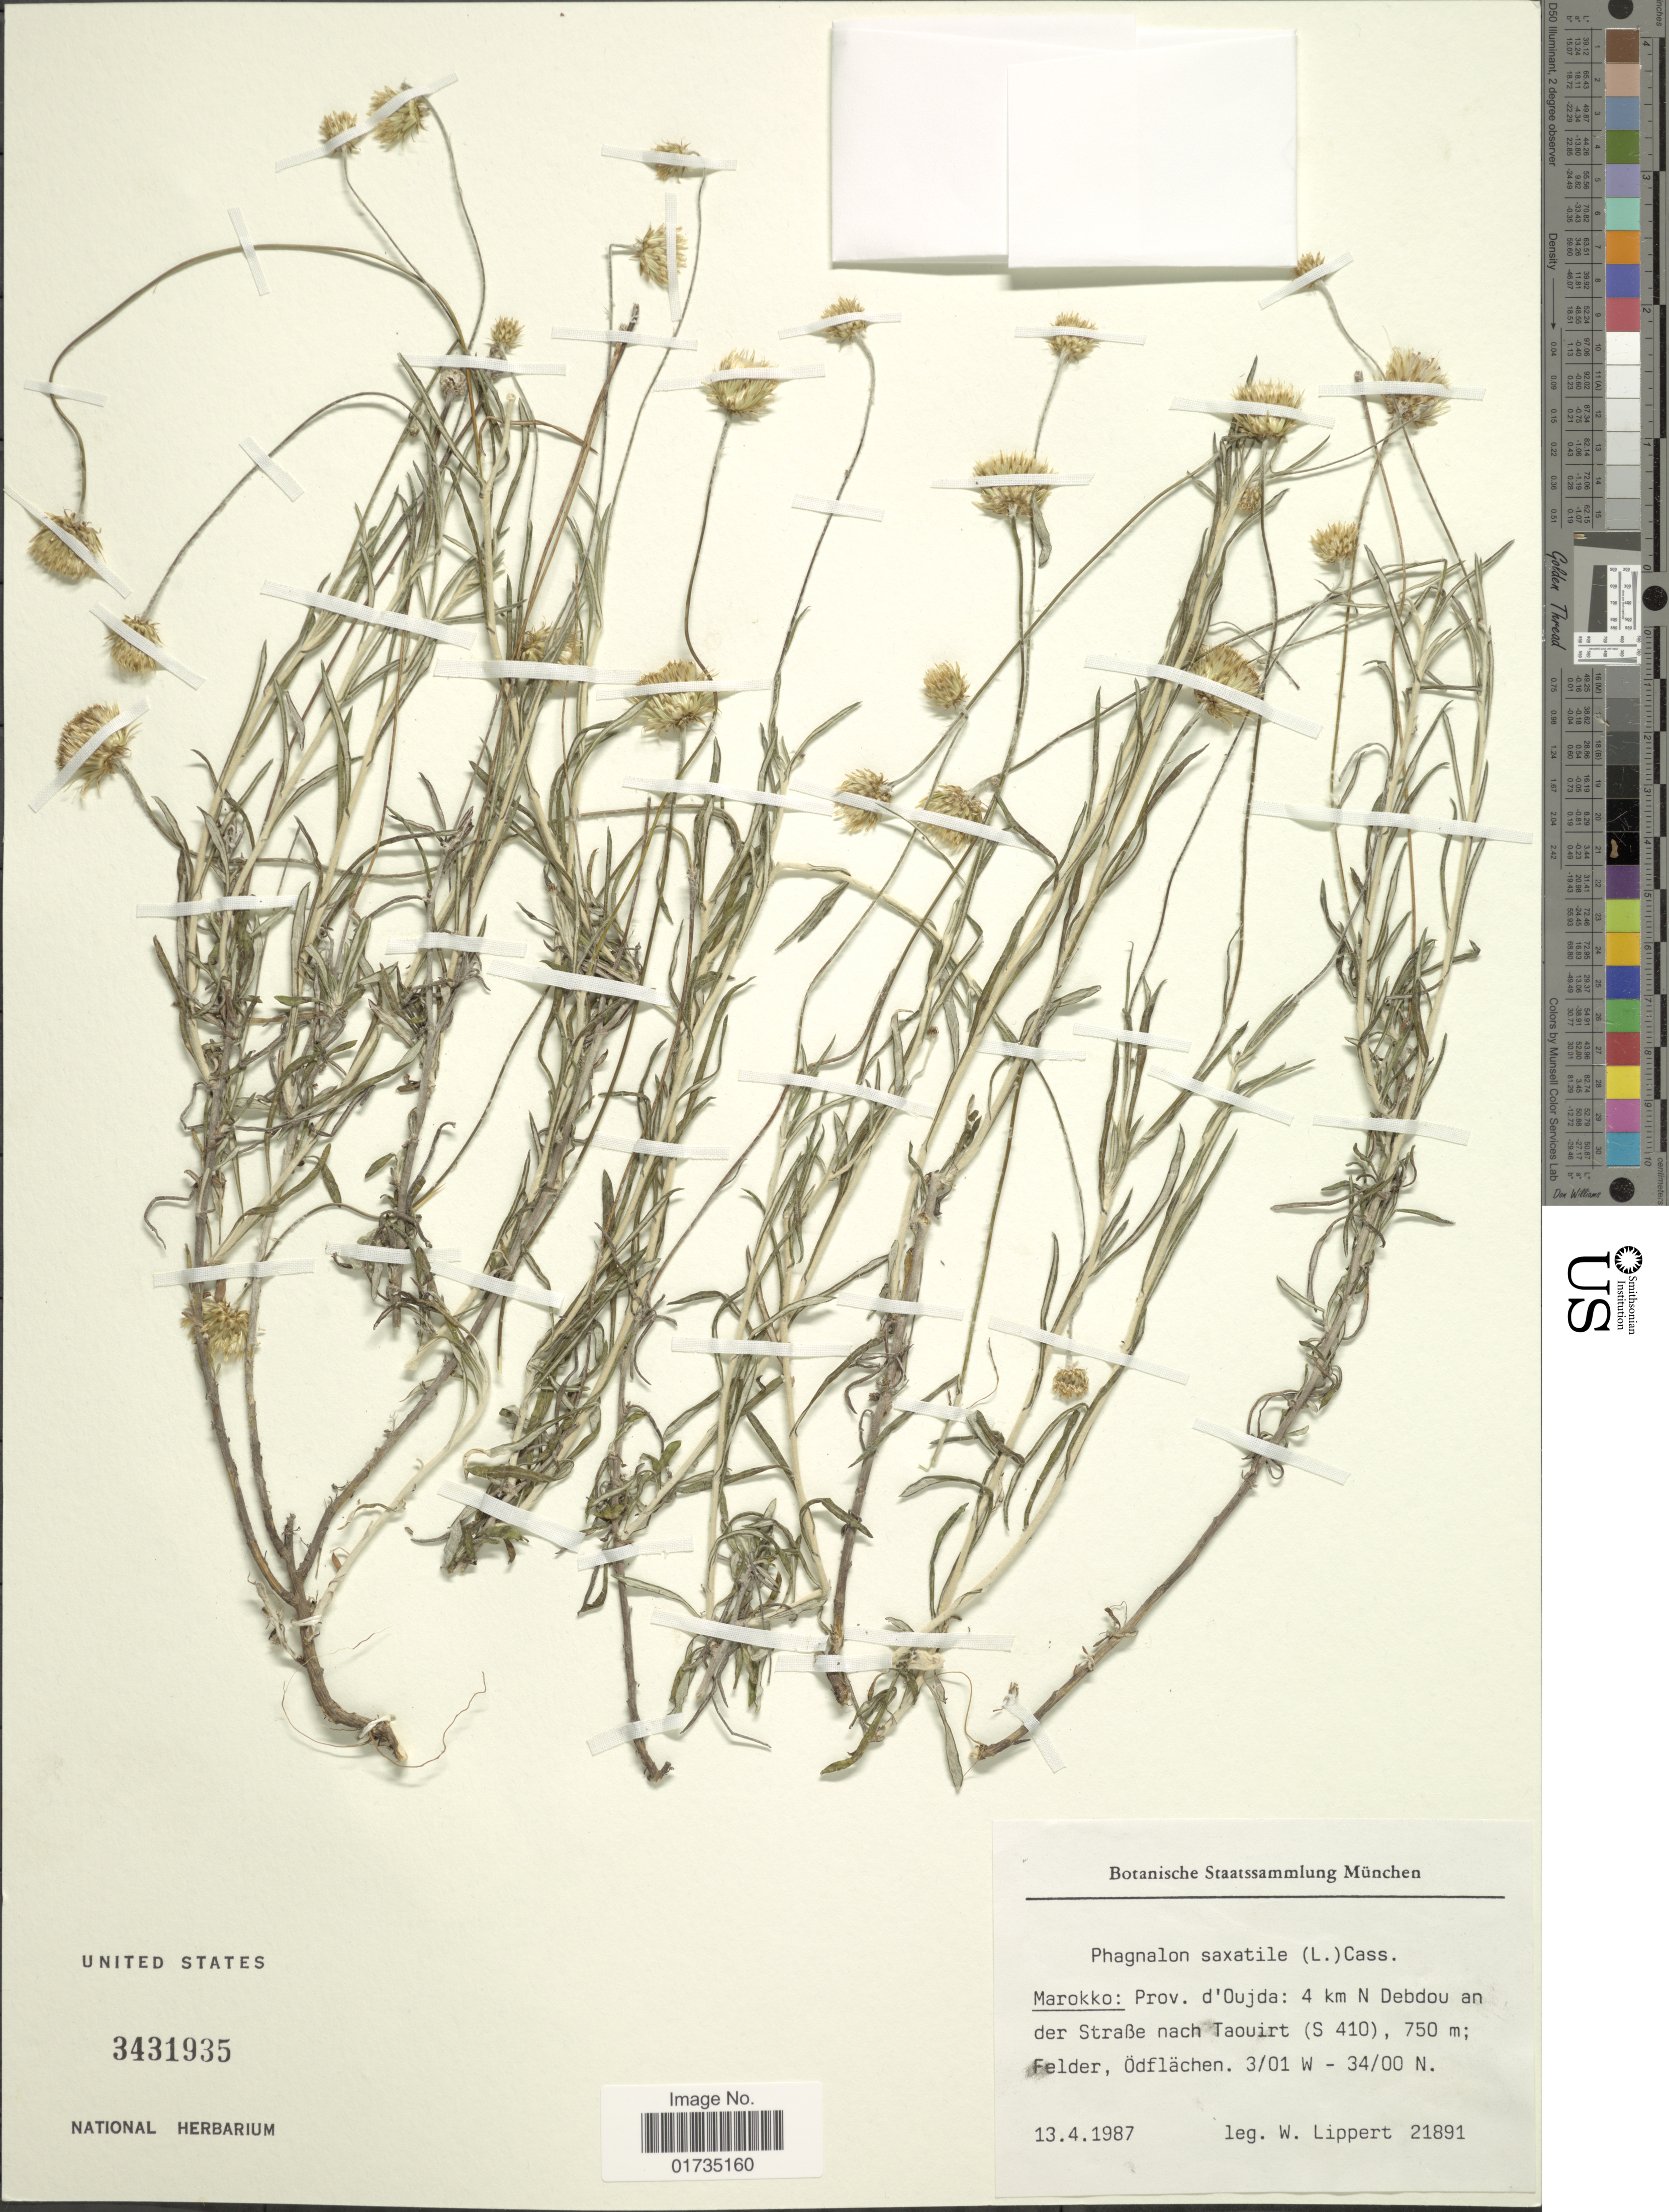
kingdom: Plantae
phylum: Tracheophyta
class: Magnoliopsida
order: Asterales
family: Asteraceae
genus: Phagnalon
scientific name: Phagnalon saxatile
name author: Cass.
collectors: W. Lippert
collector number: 21891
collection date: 1987-04-13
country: Morocco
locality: Marokko: Prov. d'Oujda: 4 km N Debdou an der Straße nach Taoirt (S 410); Felder, Odflachen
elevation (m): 750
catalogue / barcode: US 3431935